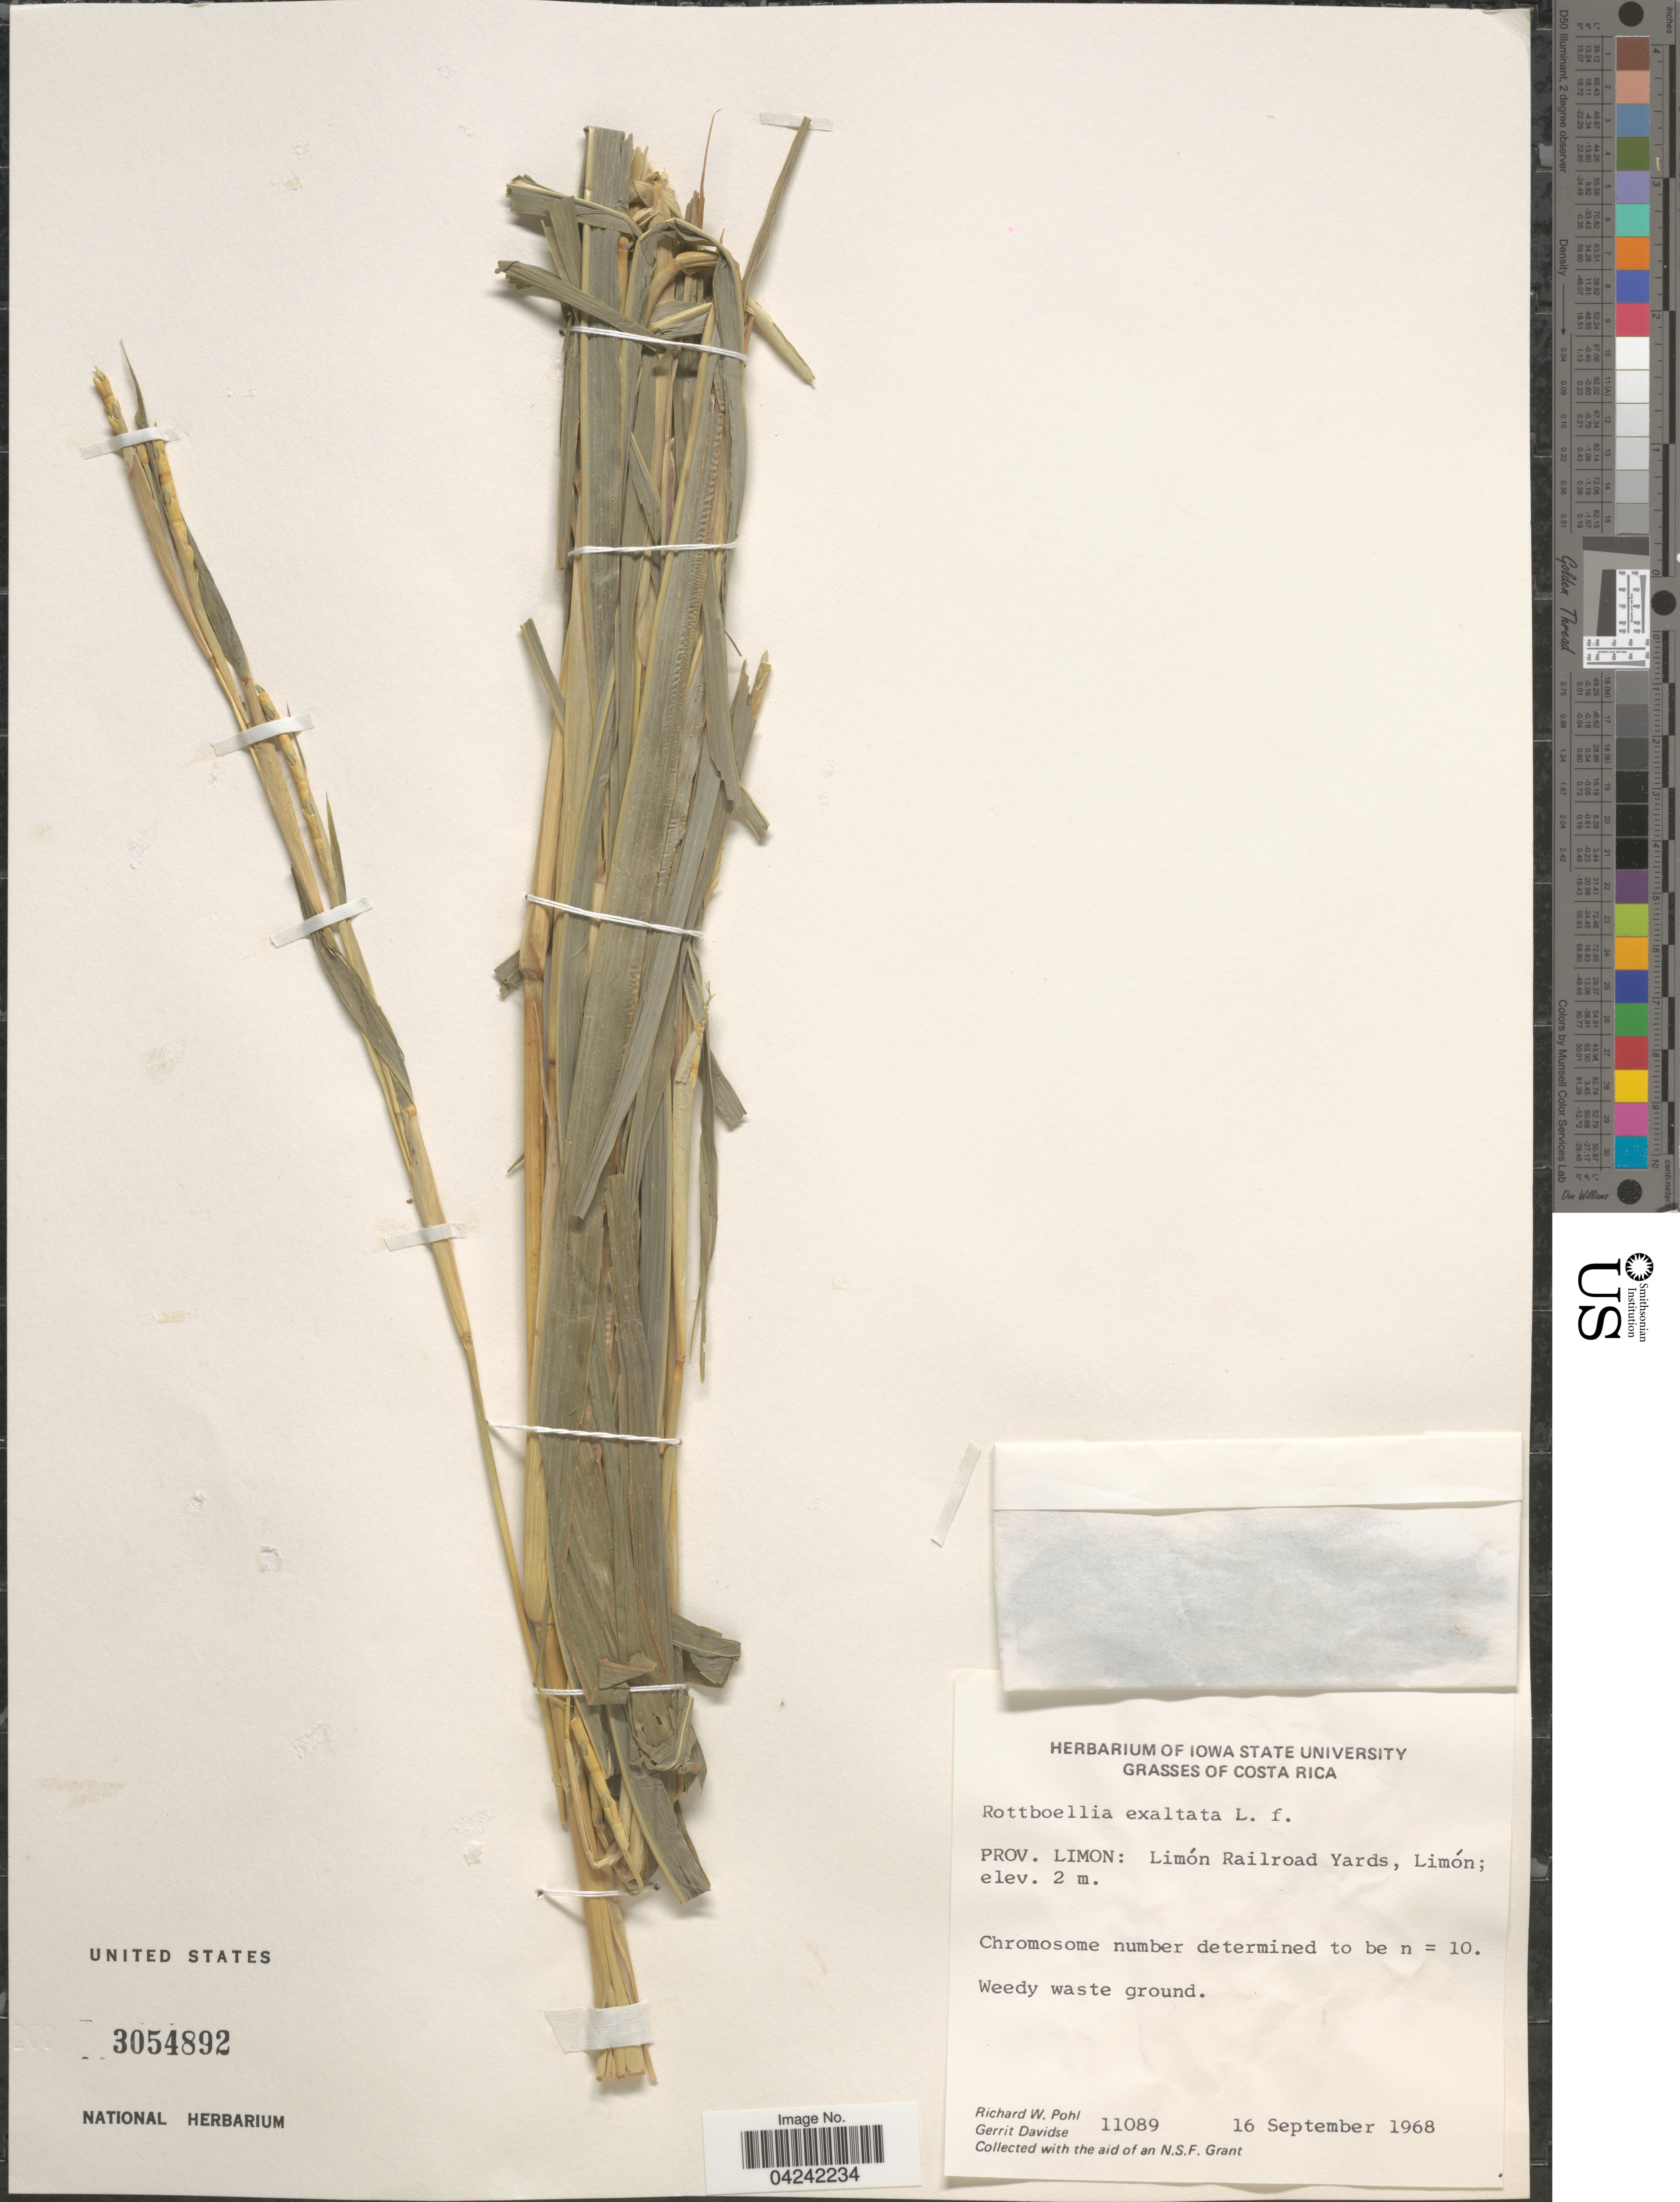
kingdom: Plantae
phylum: Tracheophyta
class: Liliopsida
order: Poales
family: Poaceae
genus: Rottboellia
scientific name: Rottboellia cochinchinensis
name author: (Lour.) Clayton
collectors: R. W. Pohl & G. Davidse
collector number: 11089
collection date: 1968-09-16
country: Costa Rica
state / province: Limón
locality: Limón Railroad Yards, Limón.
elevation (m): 2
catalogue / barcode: US 3054892